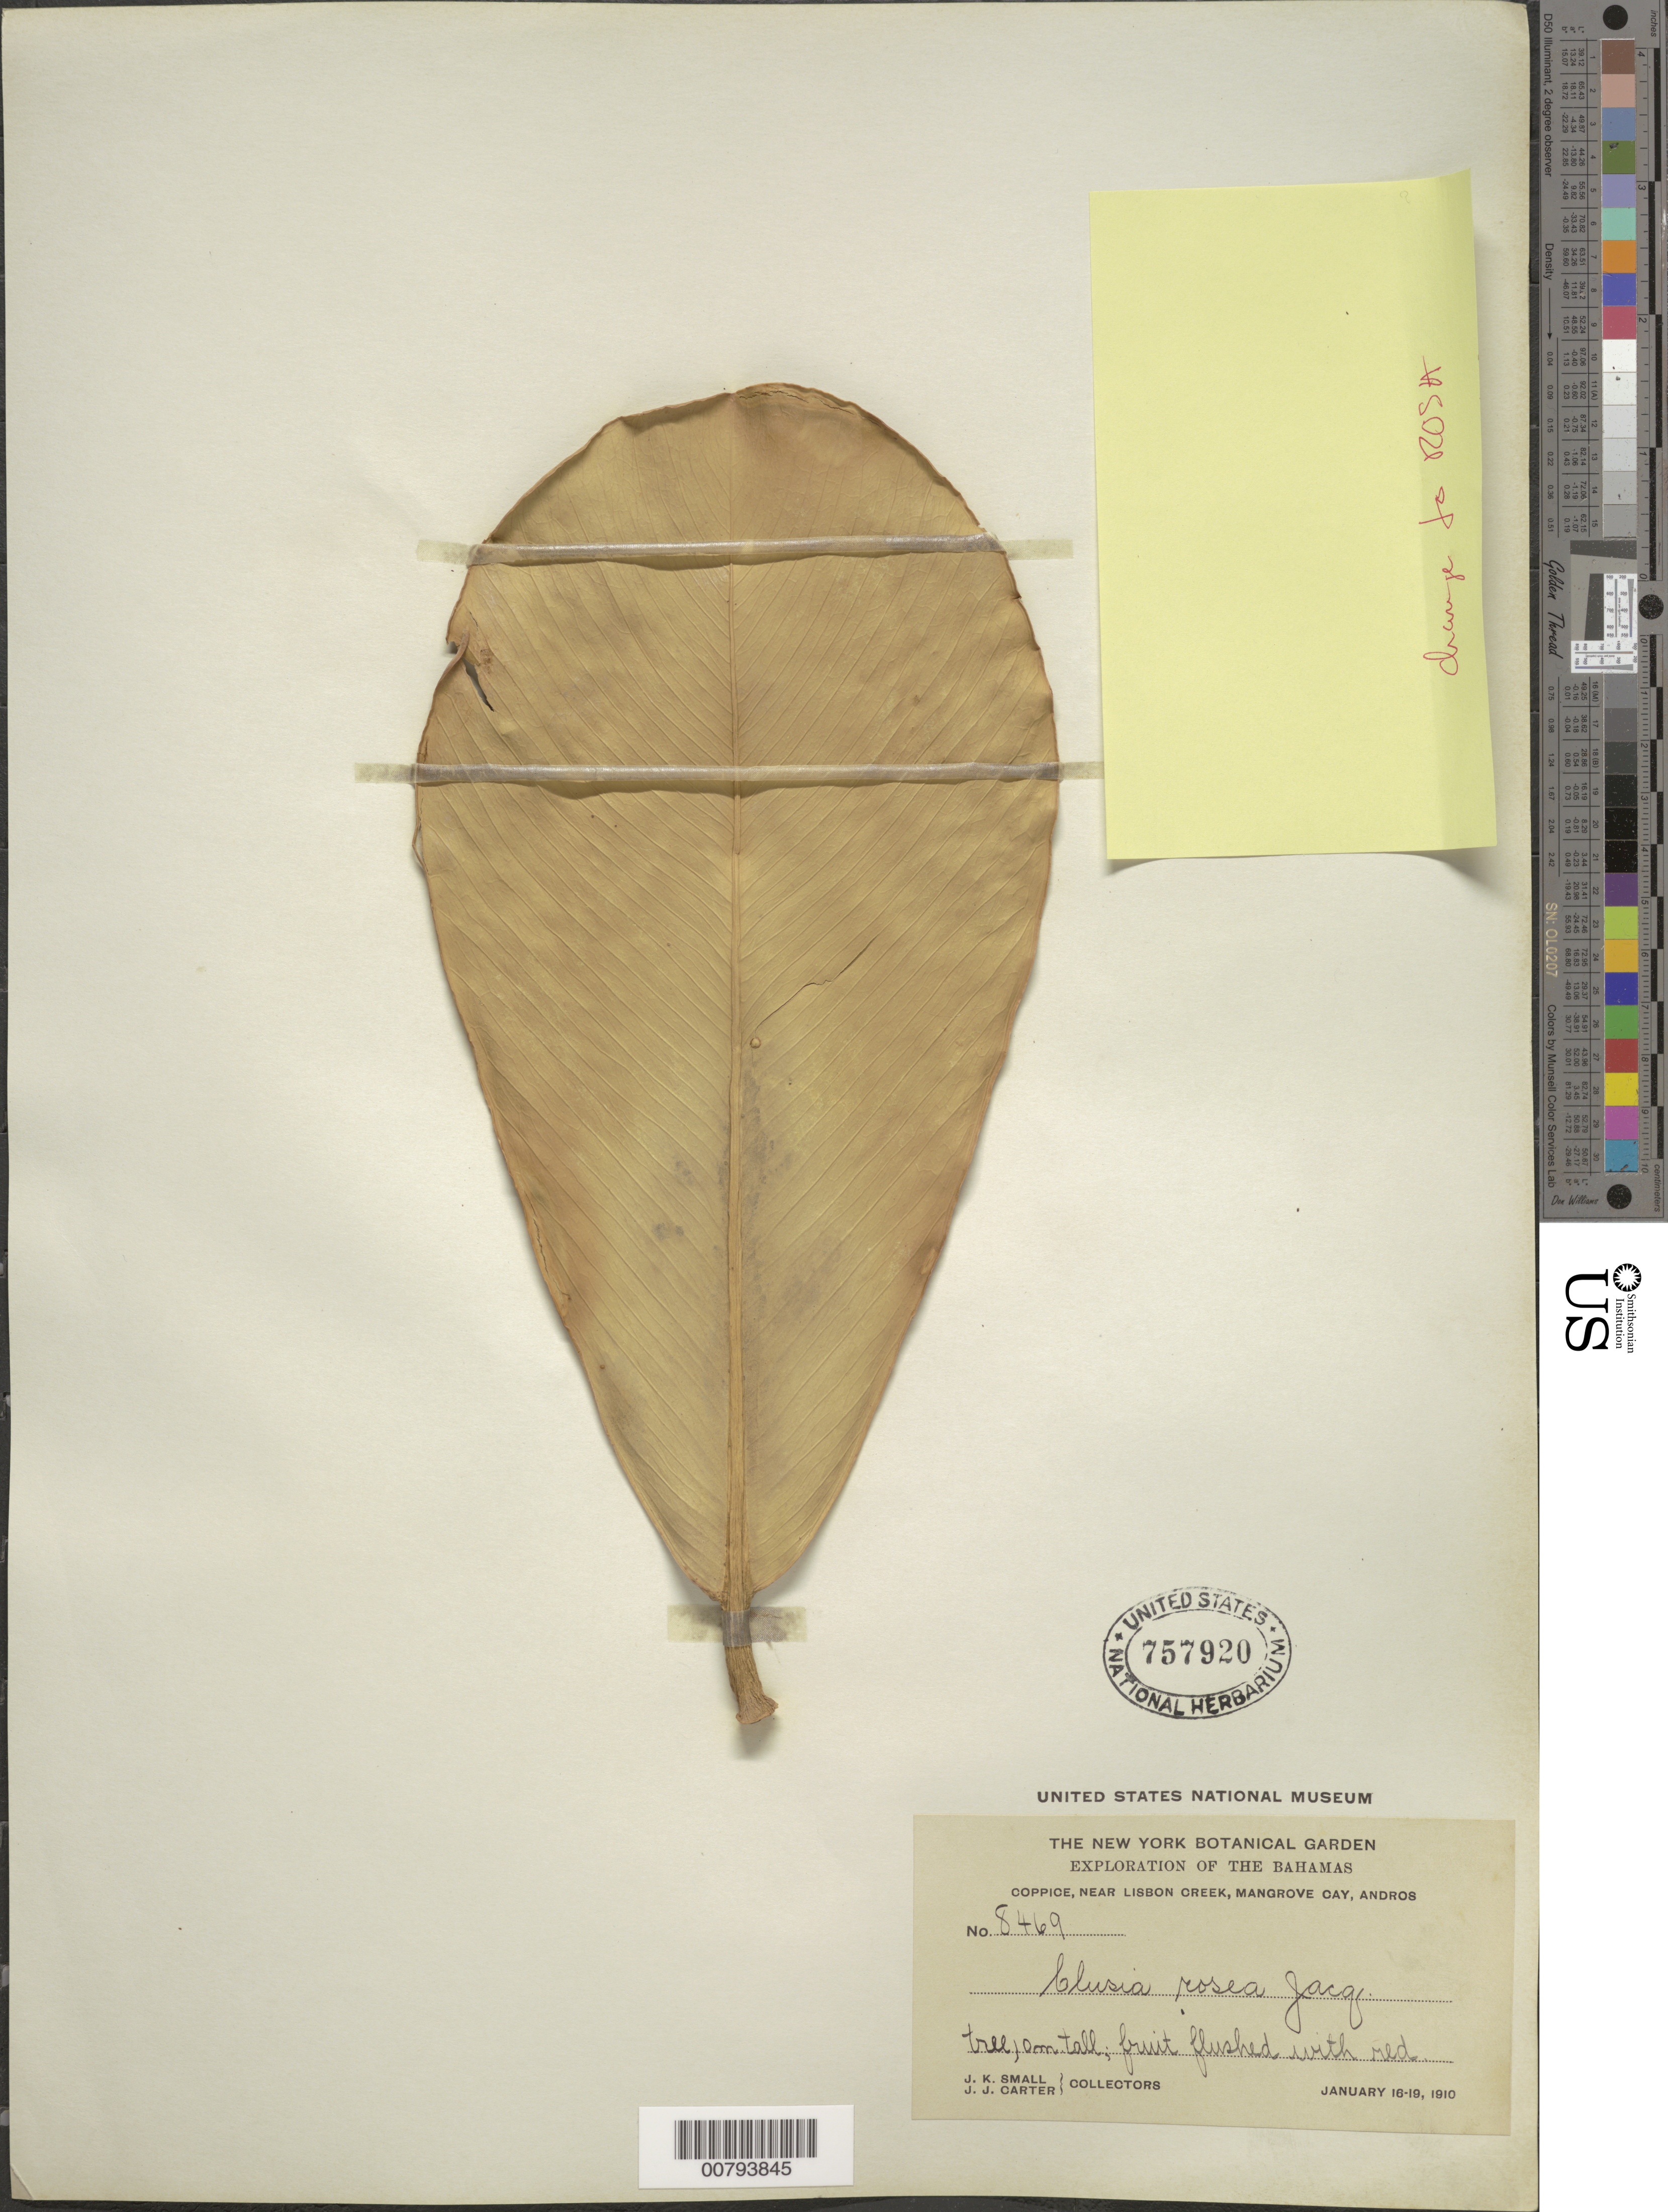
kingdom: Plantae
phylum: Tracheophyta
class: Magnoliopsida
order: Malpighiales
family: Clusiaceae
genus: Clusia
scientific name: Clusia rosea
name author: Jacq.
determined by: Strong, Mark T., (BOT), Smithsonian Institution - National Museum of Natural History (UNITED STATES)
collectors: J. K. Small & J. J. Carter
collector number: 8469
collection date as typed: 16 Jan 1910 to 19 Jan 1910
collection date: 1910-01-16/1910-01-19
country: Bahamas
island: Andros I.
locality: Coppice, near Lisbon Creek, Mangrove Cay, Andros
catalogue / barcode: US 757920